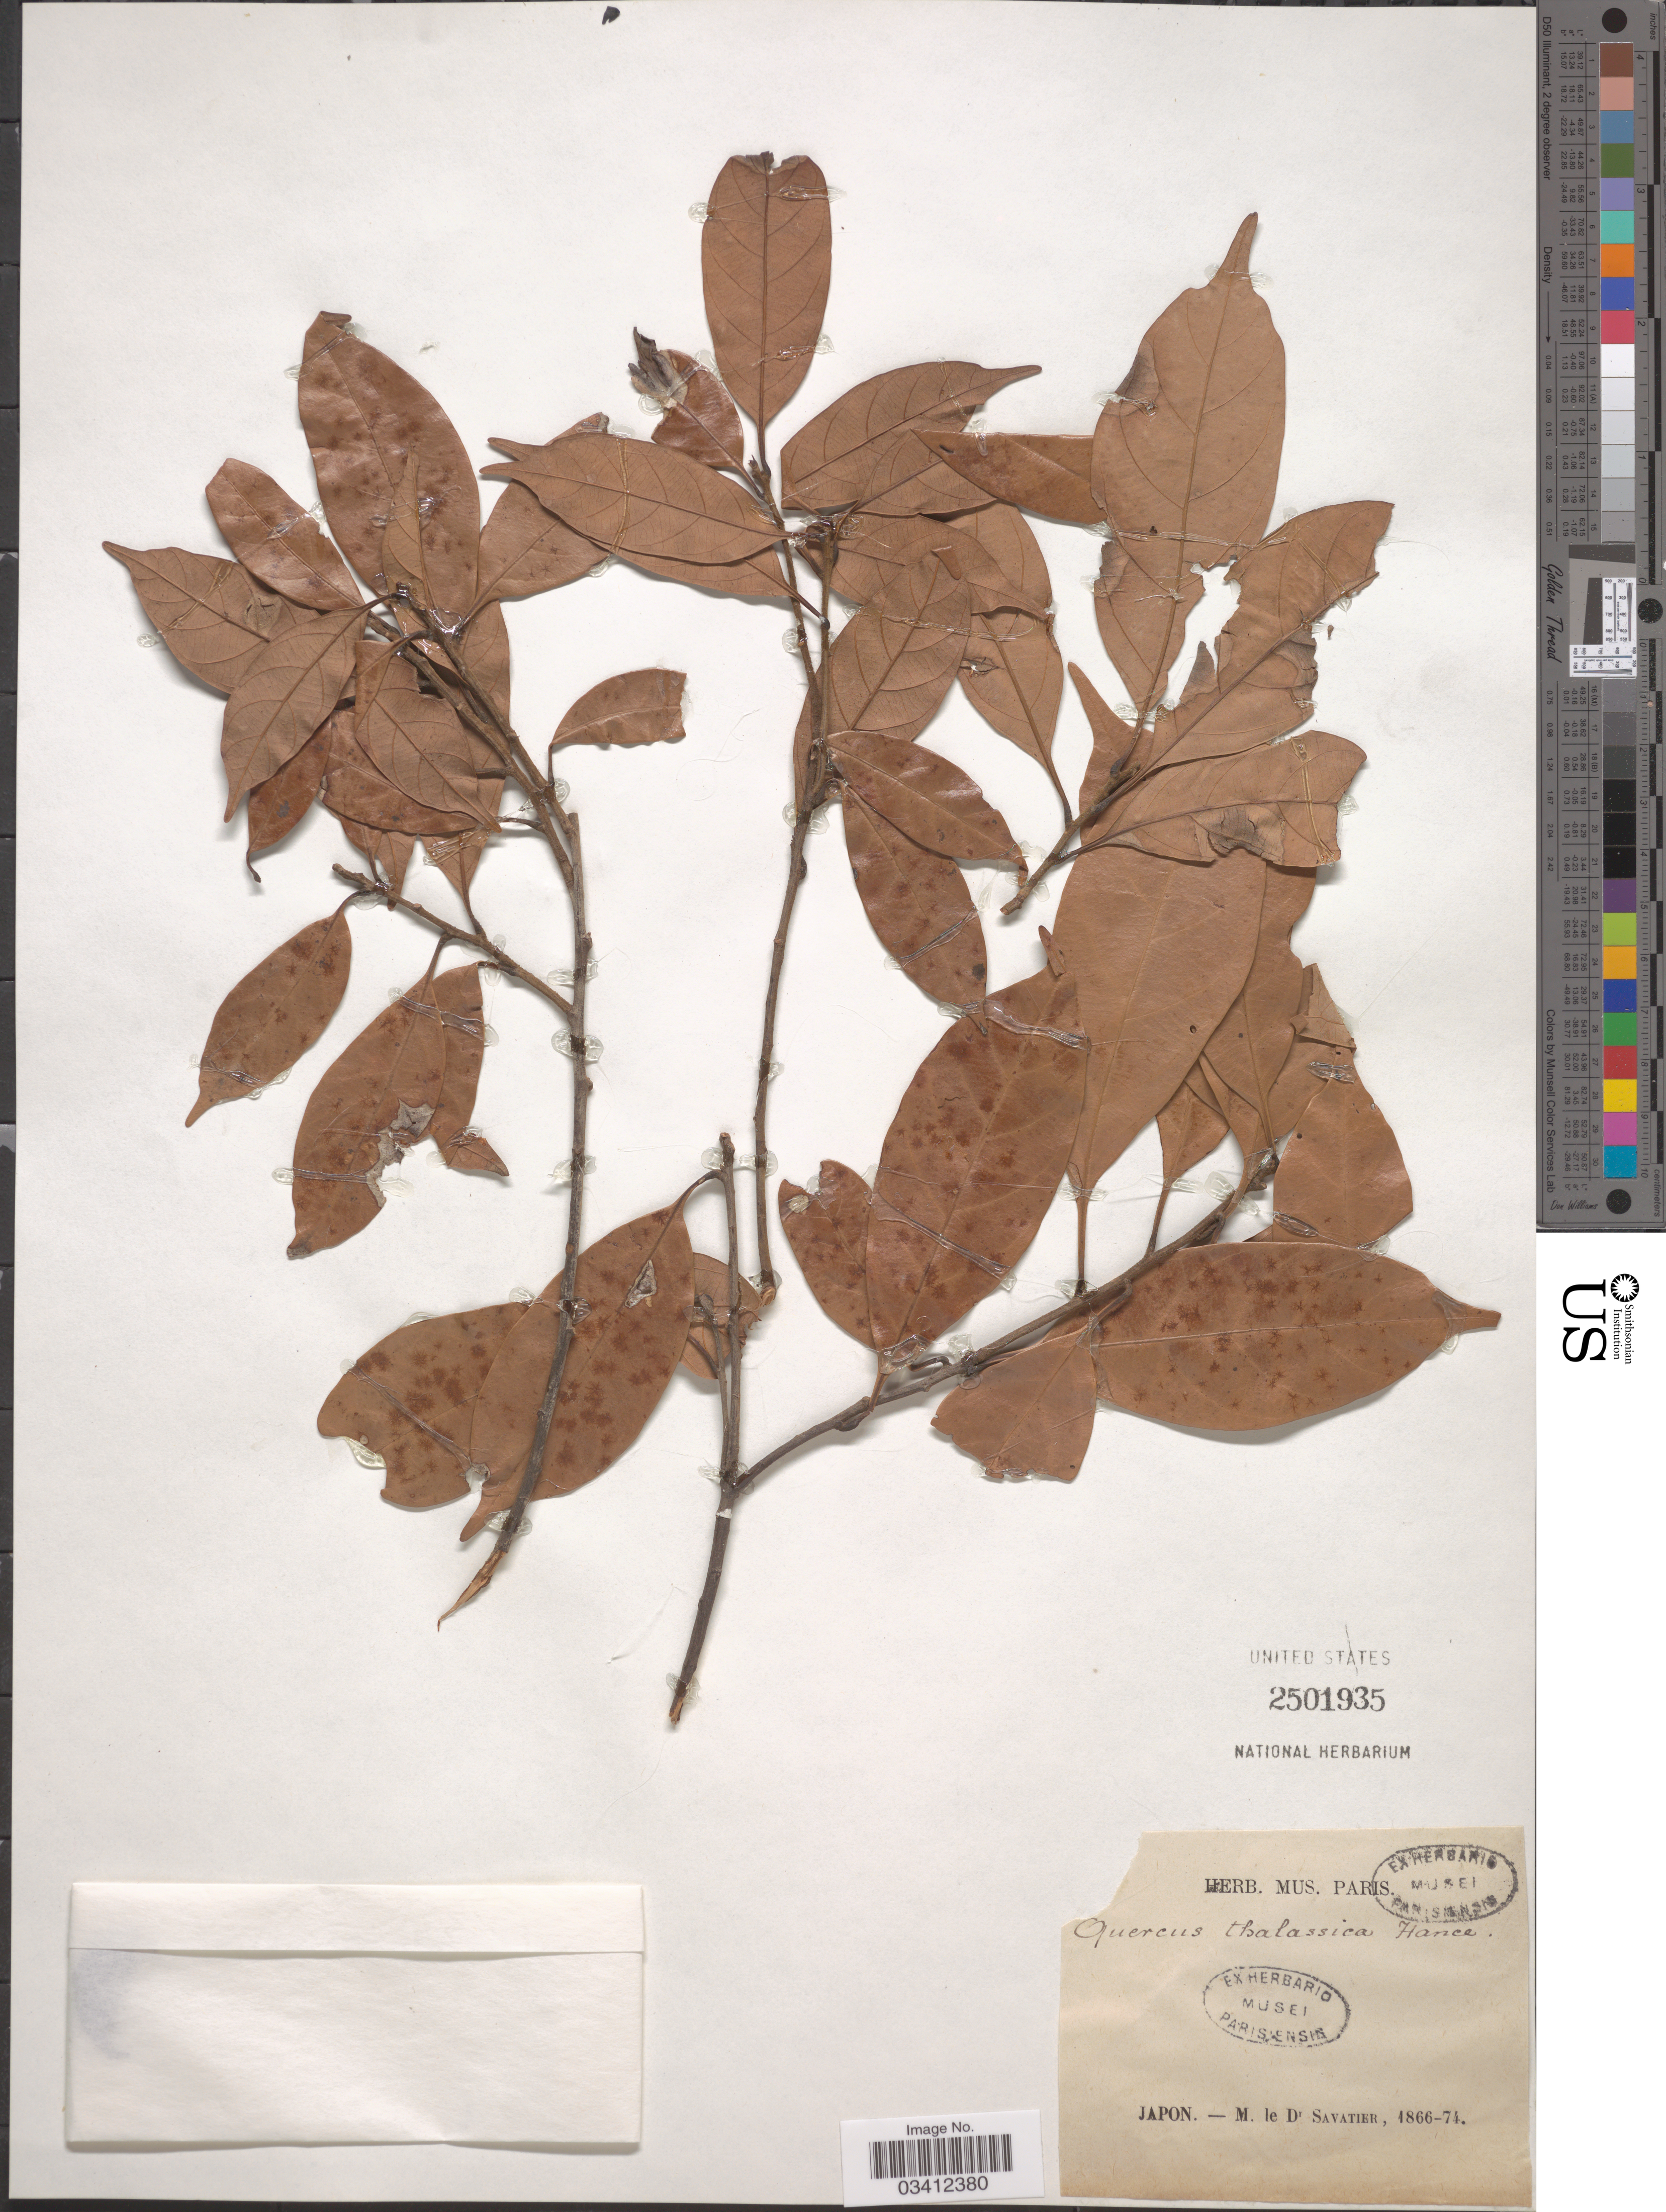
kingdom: Plantae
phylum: Tracheophyta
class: Magnoliopsida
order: Fagales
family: Fagaceae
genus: Quercus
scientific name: Quercus thalassica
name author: Hance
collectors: M. Savatier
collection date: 1866/1874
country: Japan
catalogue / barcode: US 2501935